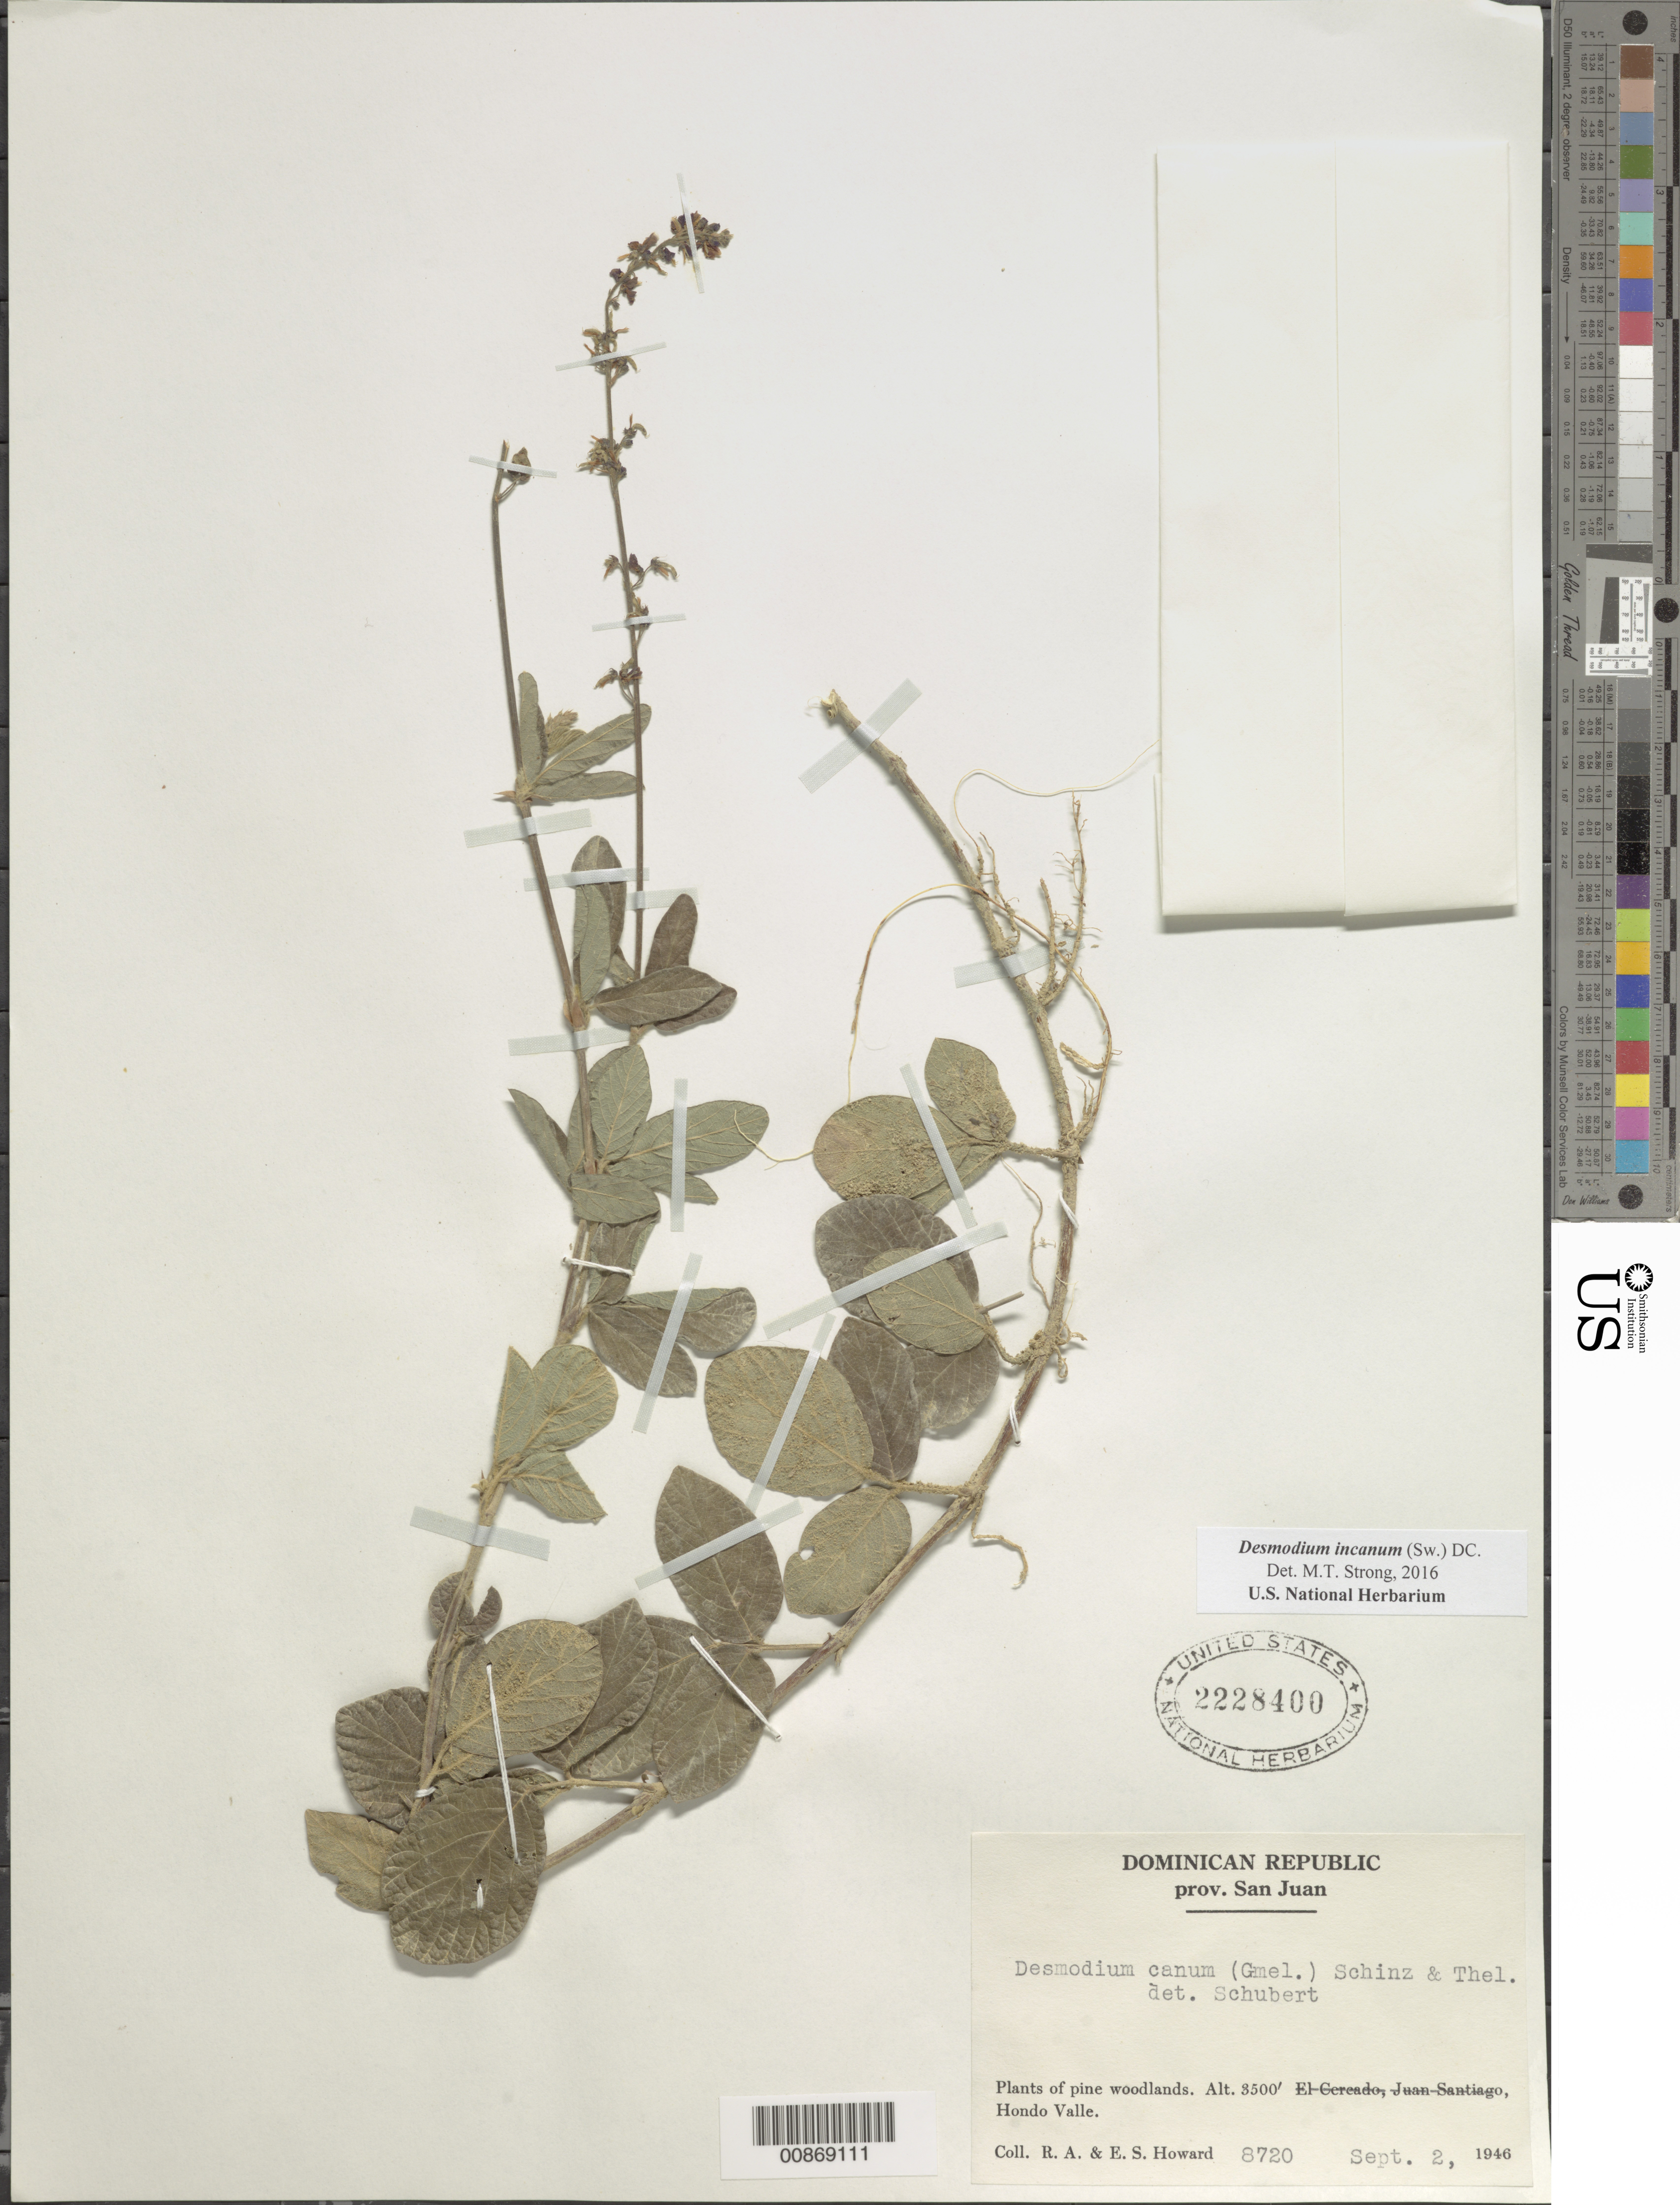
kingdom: Plantae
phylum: Tracheophyta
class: Magnoliopsida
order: Fabales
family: Fabaceae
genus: Desmodium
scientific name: Desmodium incanum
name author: (Sw.) DC.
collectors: R. A. Howard & E. S. Howard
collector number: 8720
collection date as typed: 02 Sep 1946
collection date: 1946-09-02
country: Dominican Republic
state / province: San Juan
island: Hispaniola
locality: Hondo Valle.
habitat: Plants of pine woodlands.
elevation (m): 1067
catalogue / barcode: US 2228400